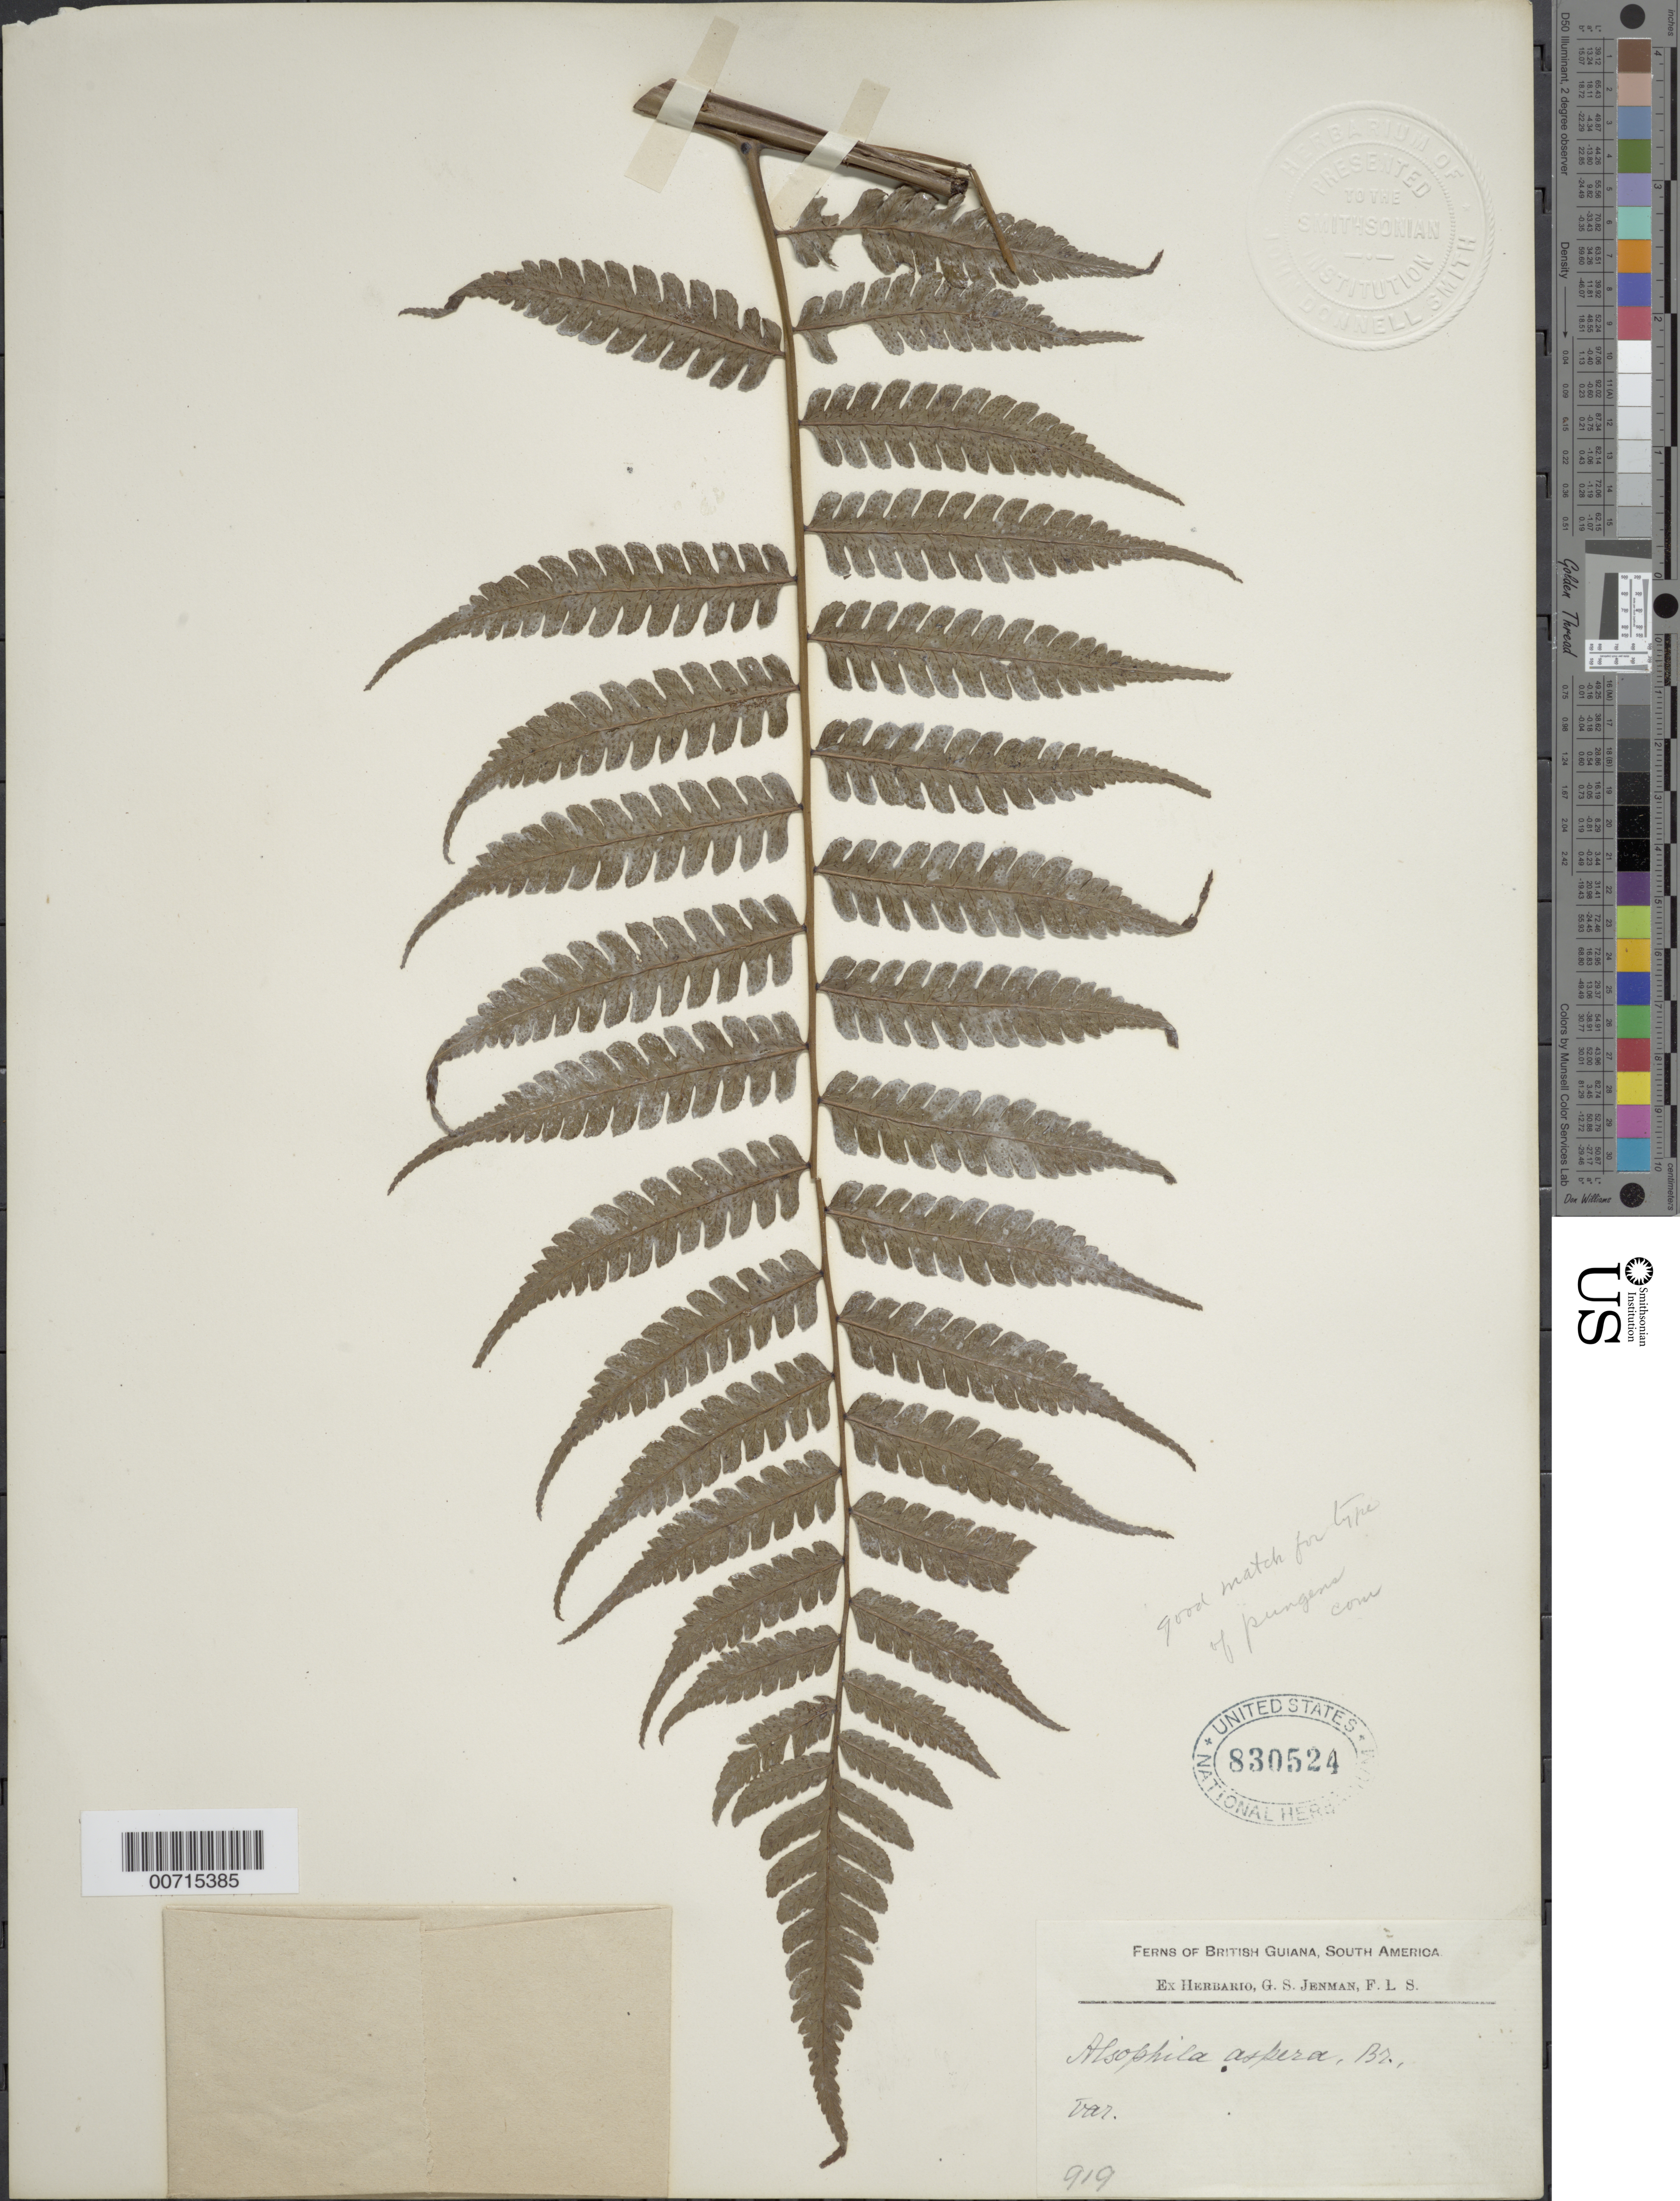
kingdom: Plantae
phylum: Tracheophyta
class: Polypodiopsida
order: Cyatheales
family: Cyatheaceae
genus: Cyathea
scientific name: Cyathea pungens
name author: (Willd.) Domin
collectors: G. S. Jenman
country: Guyana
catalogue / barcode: US 830524